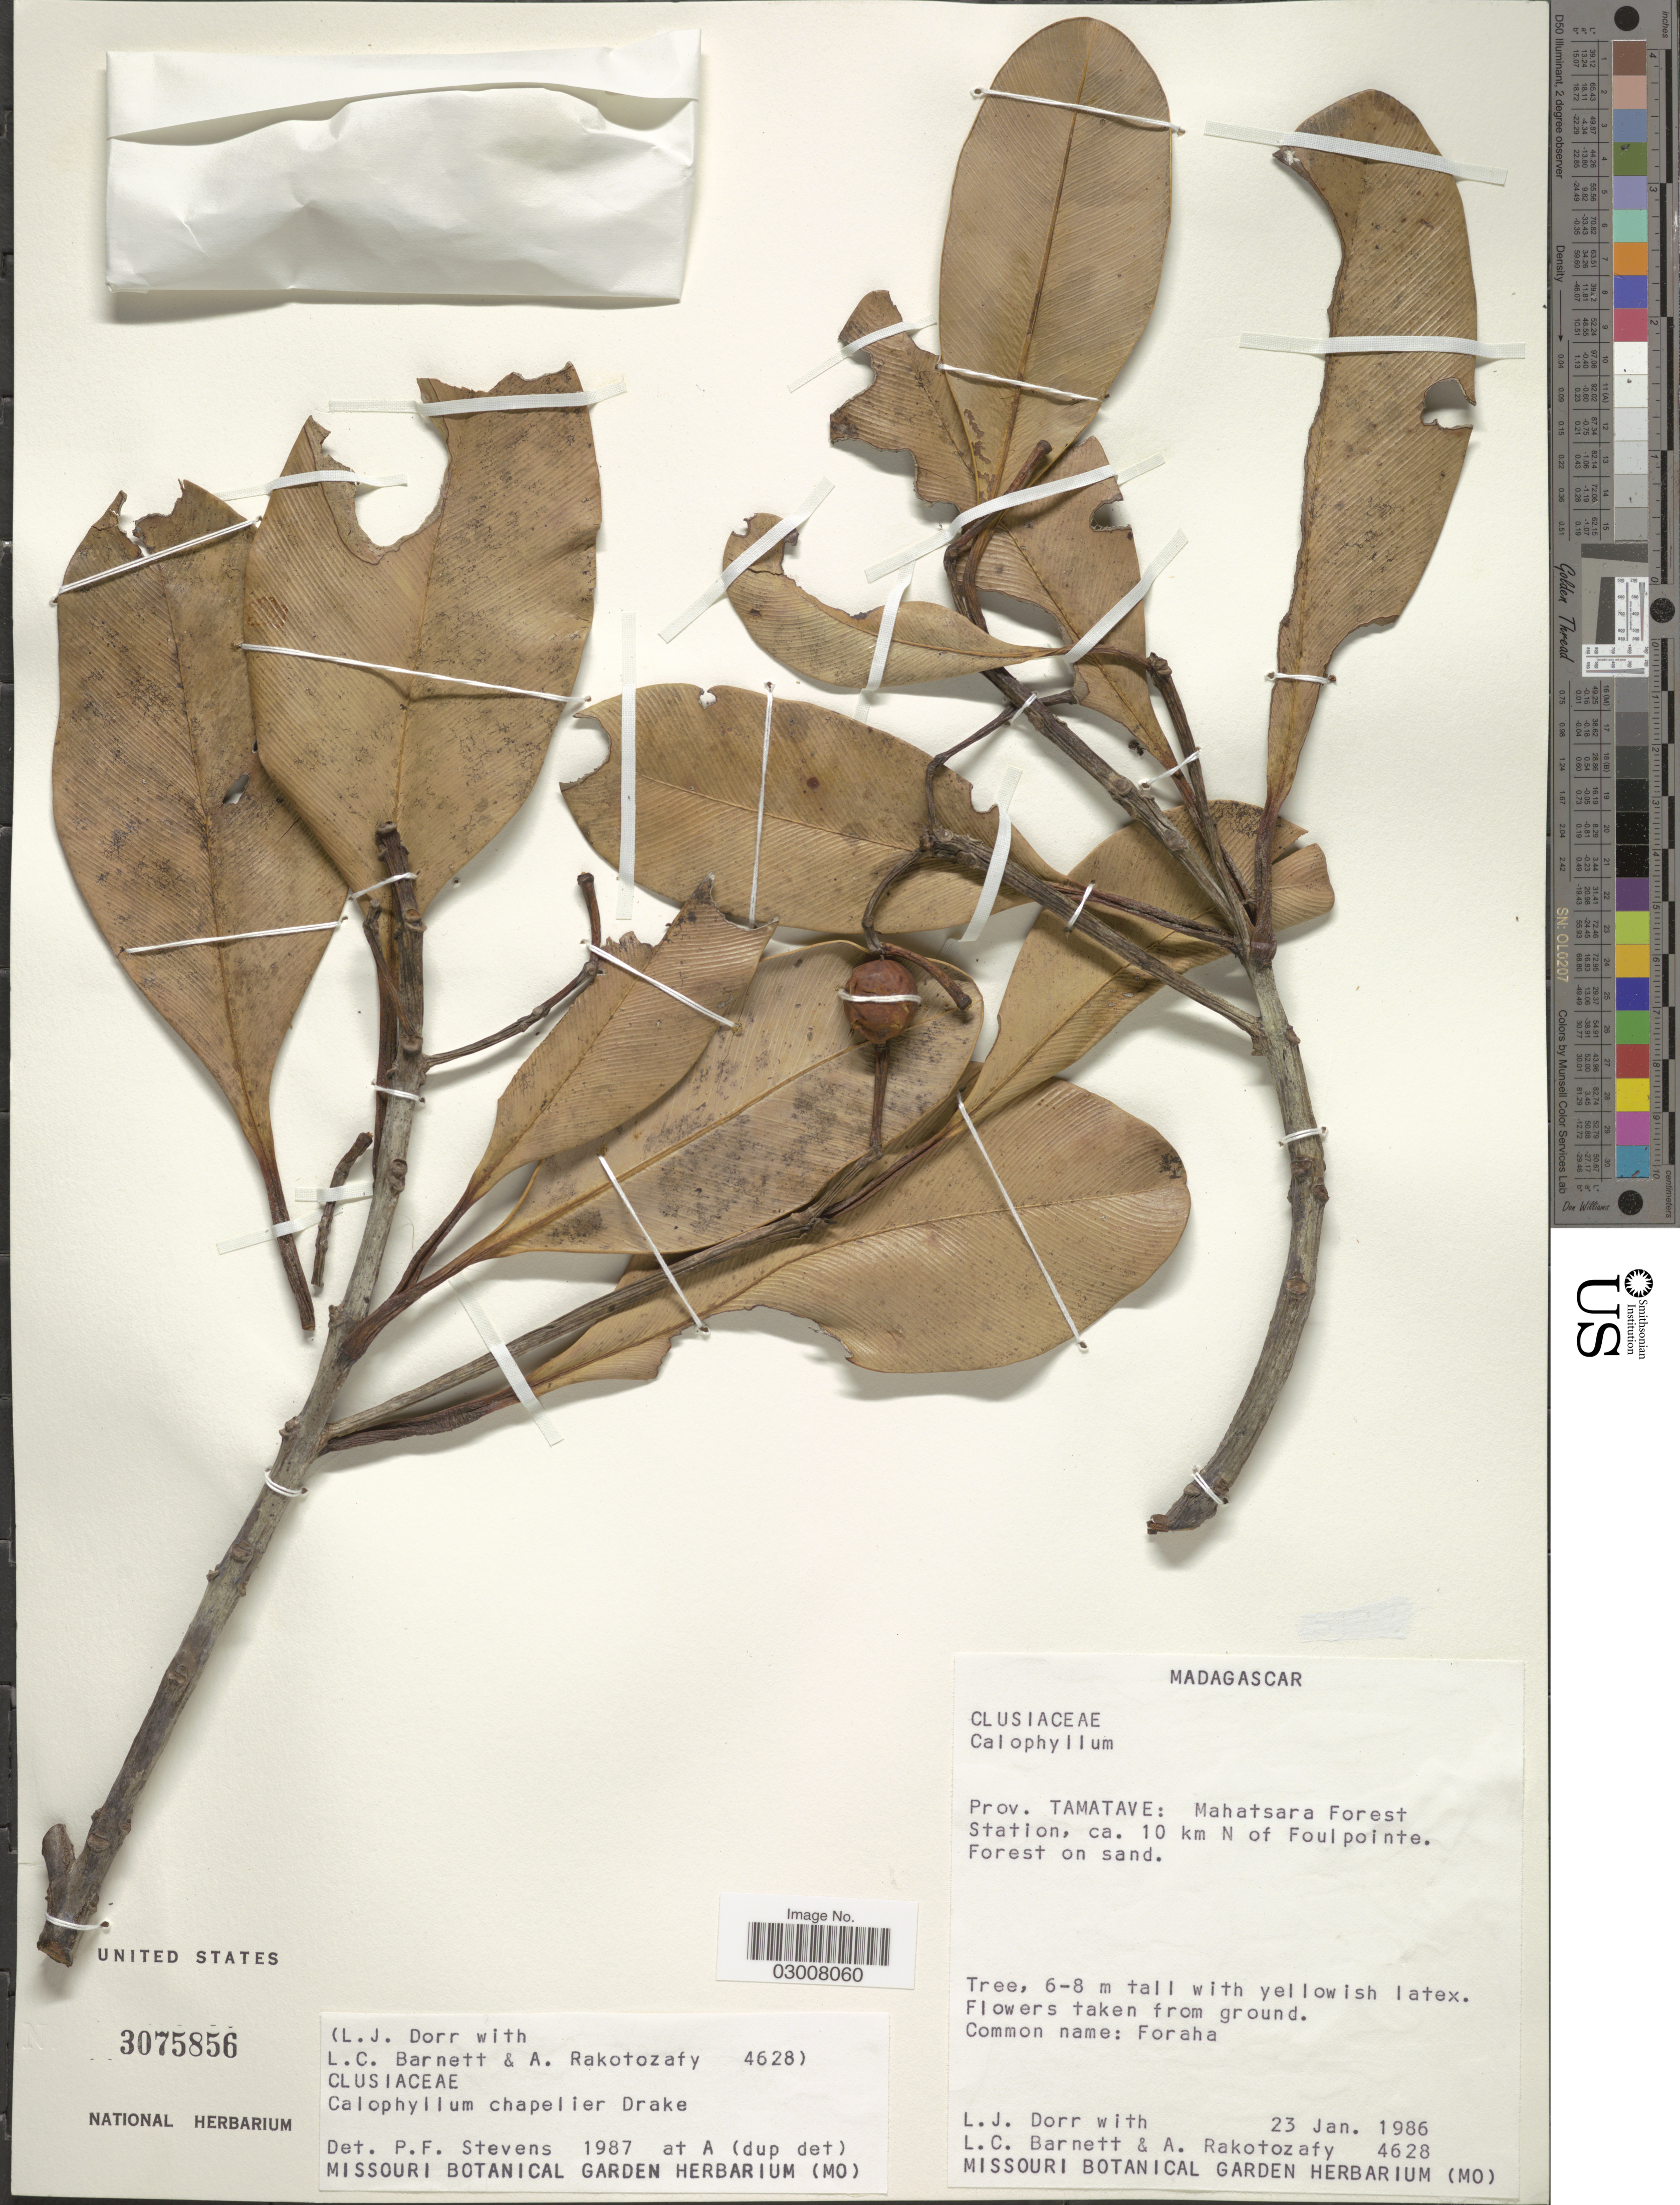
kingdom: Plantae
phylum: Tracheophyta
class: Magnoliopsida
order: Malpighiales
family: Calophyllaceae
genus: Calophyllum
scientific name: Calophyllum chapelieri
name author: Drake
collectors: L. J. Dorr, L. C. Barnett & A. Rakotozafy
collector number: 4628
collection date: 1986-01-23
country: Madagascar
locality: Prov. Tamatave: Mahatsara Forest Station, ca. 10 km N of Foulpointe.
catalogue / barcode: US 3075856